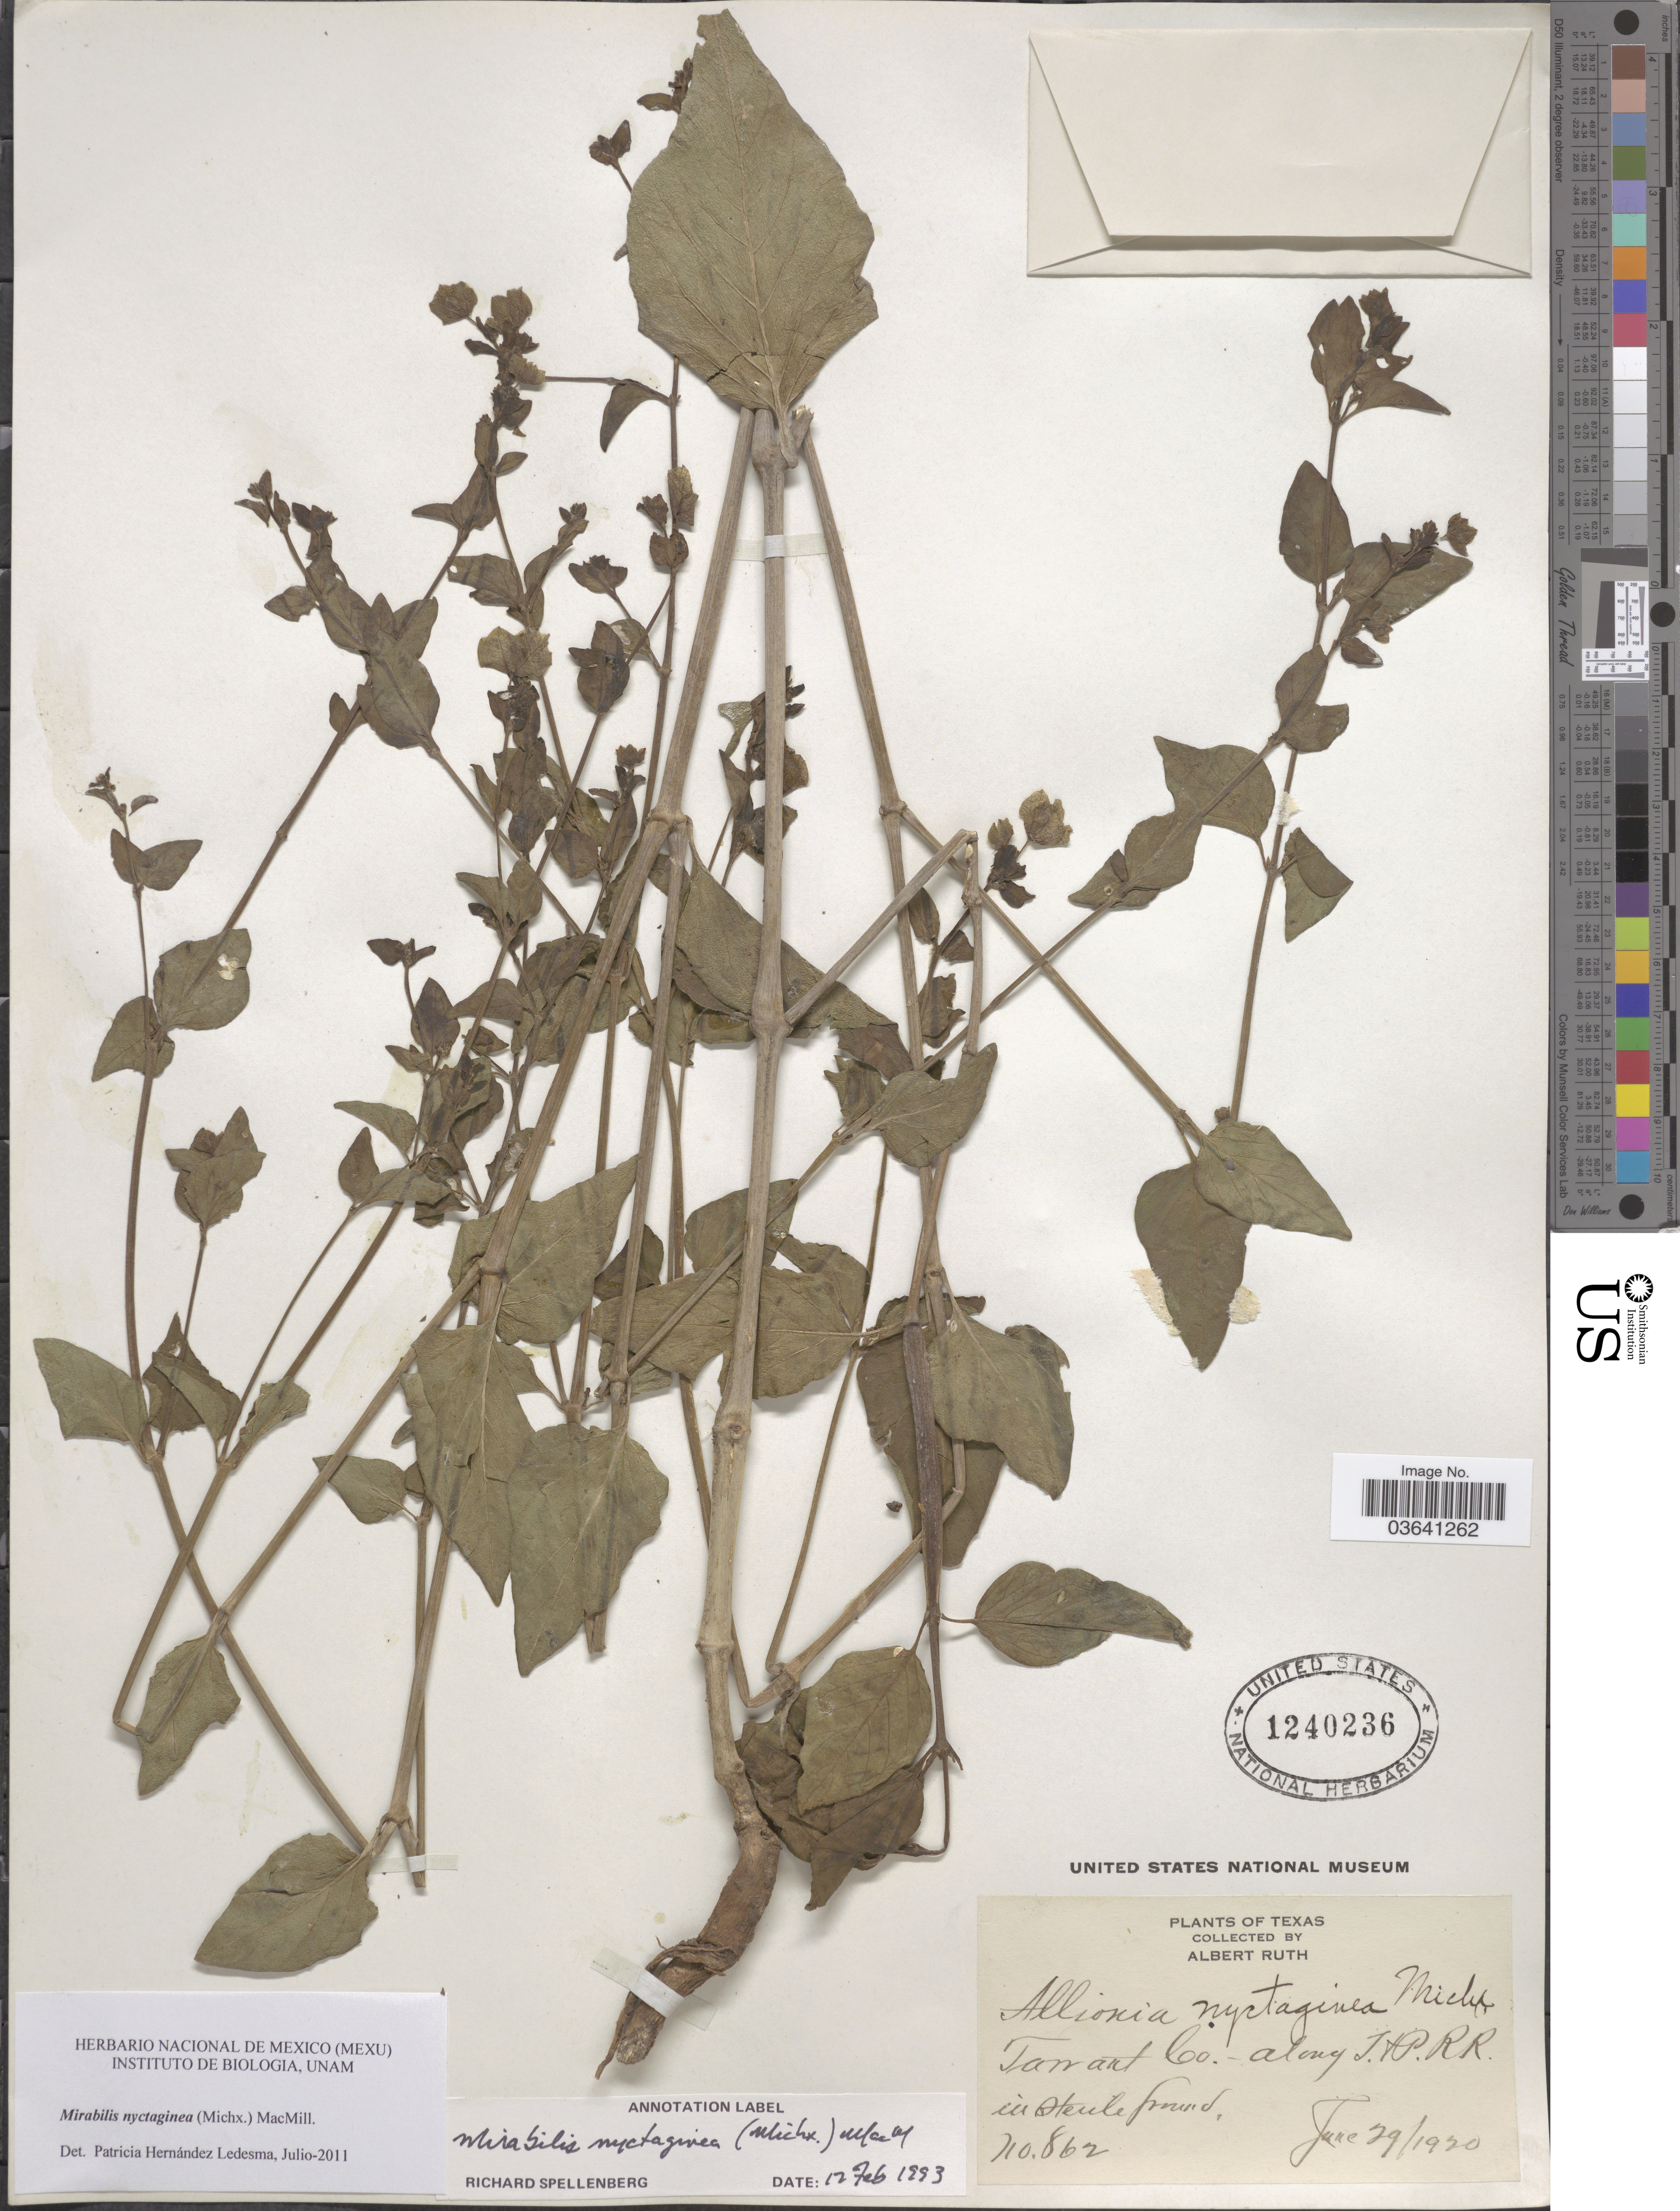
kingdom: Plantae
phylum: Tracheophyta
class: Magnoliopsida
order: Caryophyllales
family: Nyctaginaceae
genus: Mirabilis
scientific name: Mirabilis nyctaginea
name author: (Michx.) MacMill.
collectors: A. Ruth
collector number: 862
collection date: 1920-06-29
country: United States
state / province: Texas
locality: Tarrant Co. - along T.P.R.R.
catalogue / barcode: US 1240236